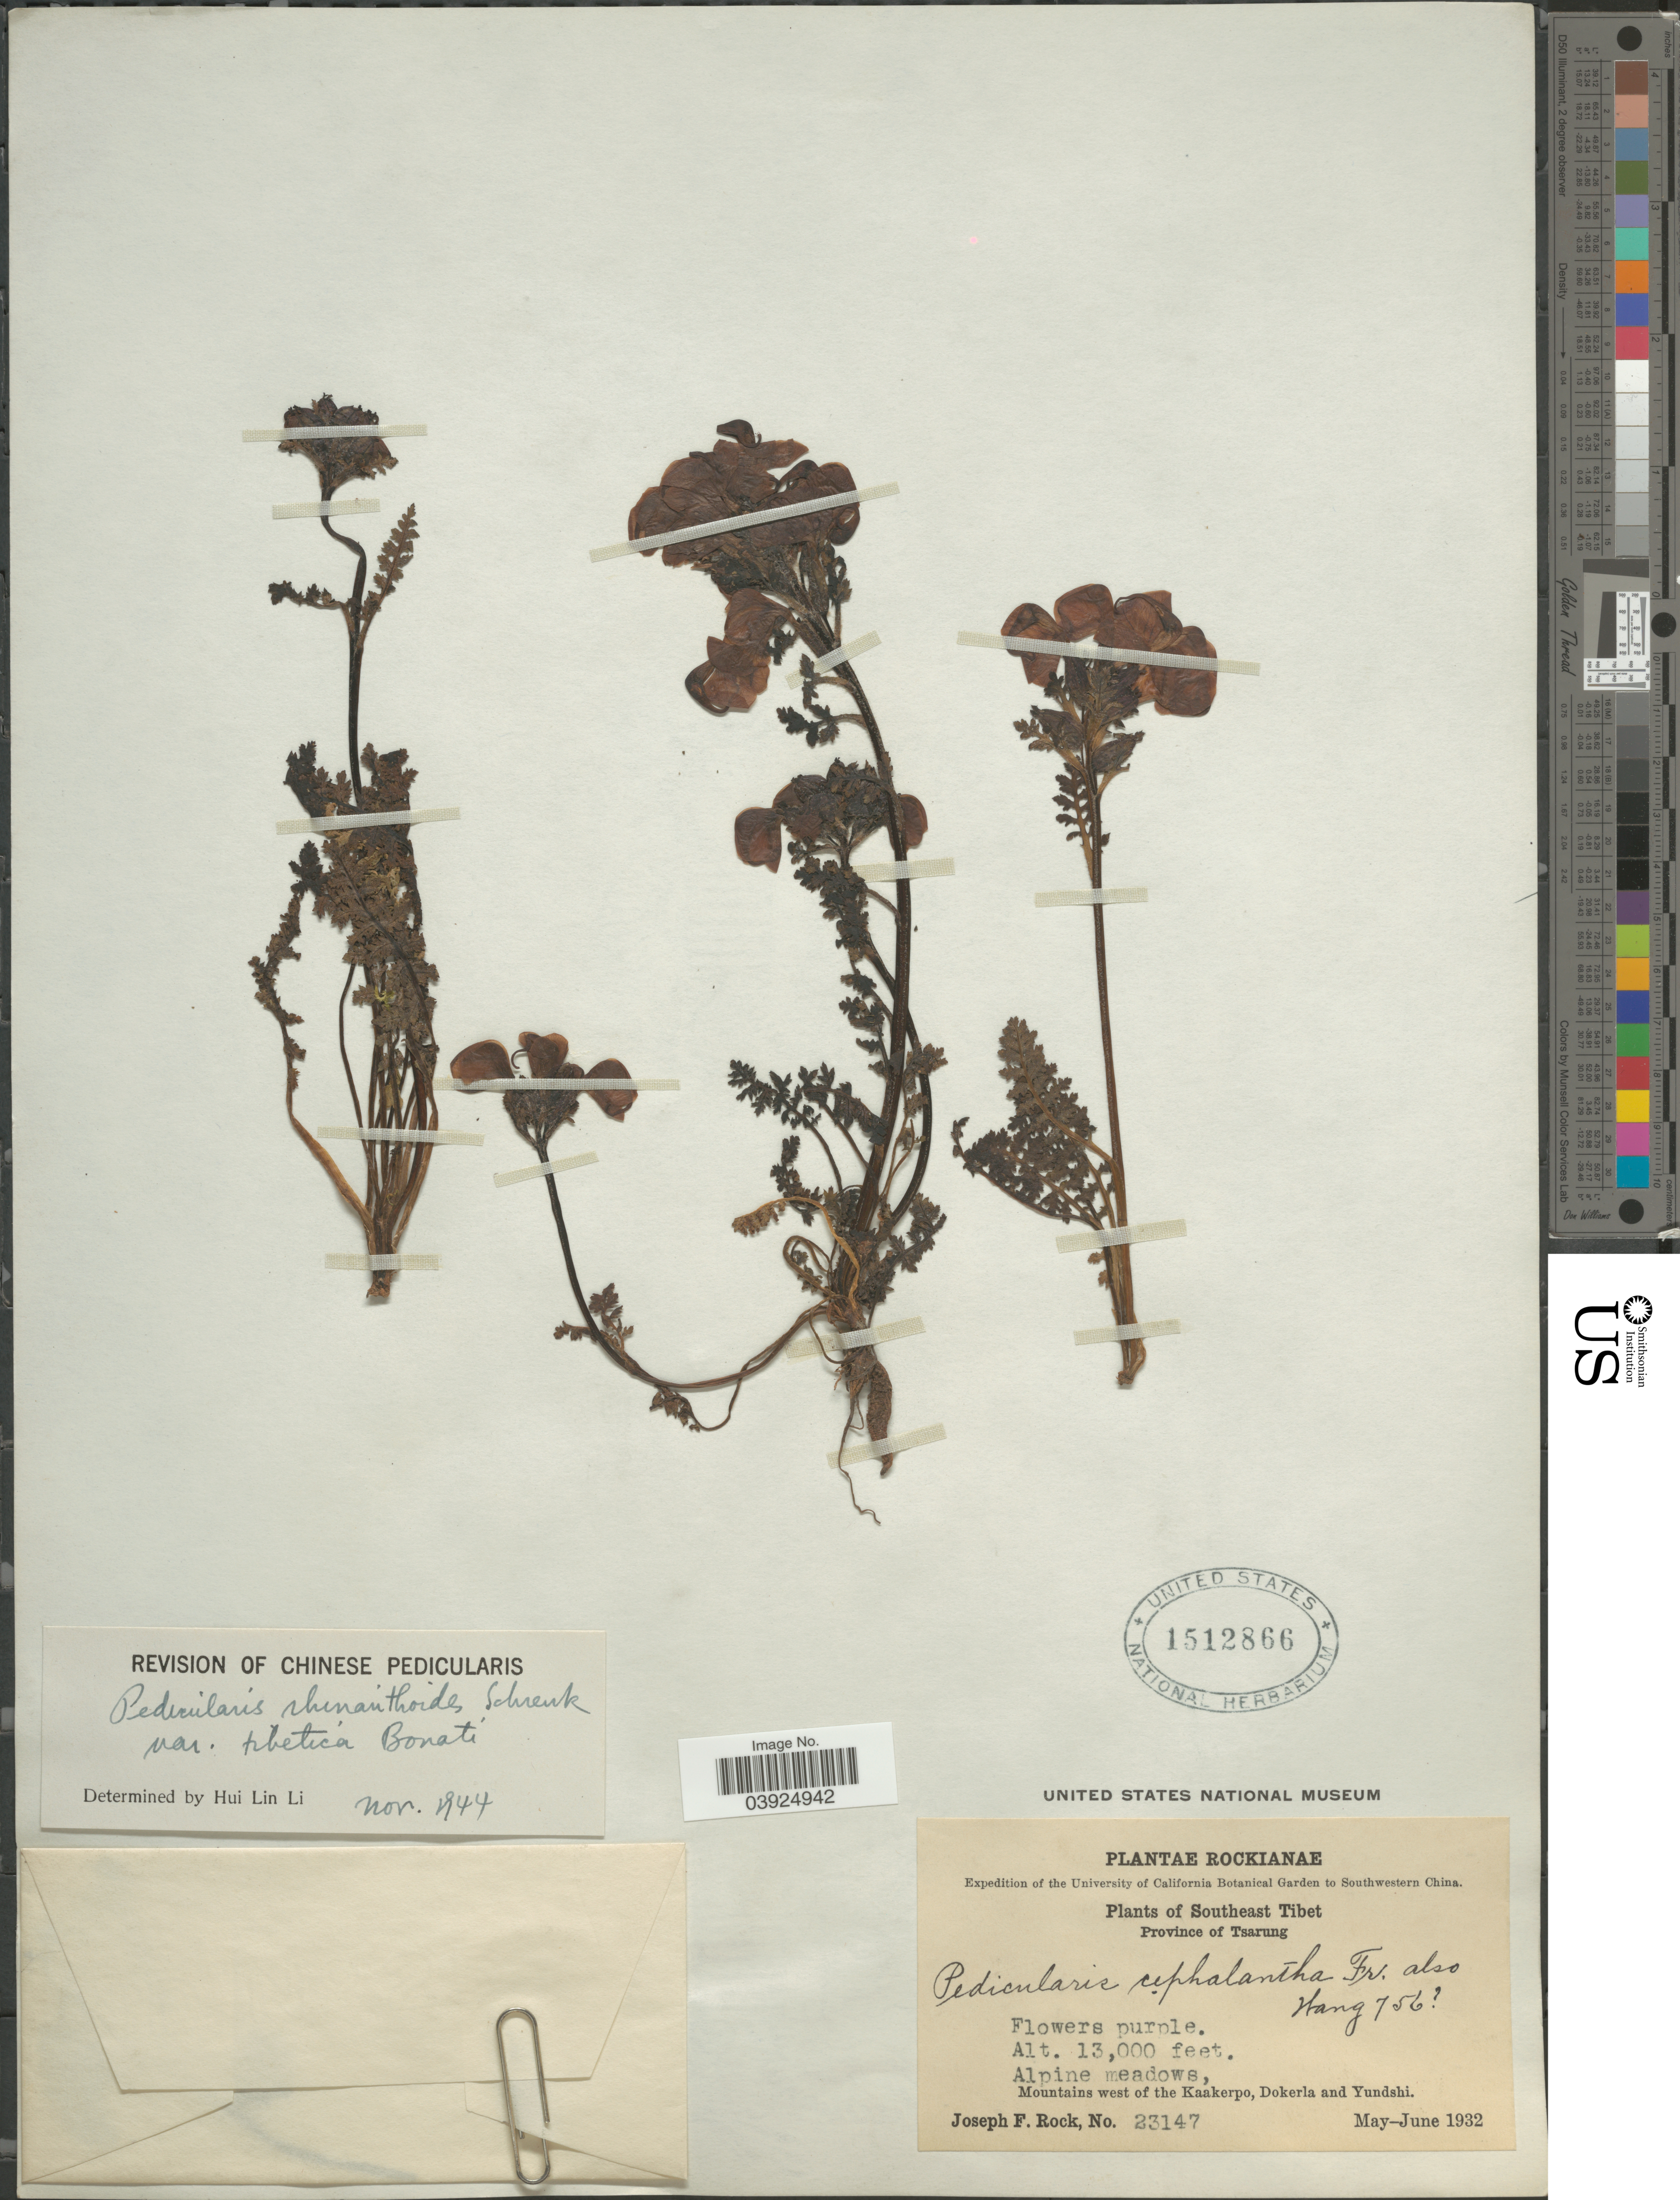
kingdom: Plantae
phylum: Tracheophyta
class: Magnoliopsida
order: Lamiales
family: Orobanchaceae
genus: Pedicularis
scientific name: Pedicularis rhinanthoides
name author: Schrenk ex Fisch. & C.A. Mey.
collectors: J. F. Rock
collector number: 23147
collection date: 1932-05/1932-06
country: China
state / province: Xizang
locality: Southwestern China. Southeast Tibet. Province of Tsarung. Mountains west of the Kaakerpo, Dokerla and Yundshi.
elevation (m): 3962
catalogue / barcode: US 1512866